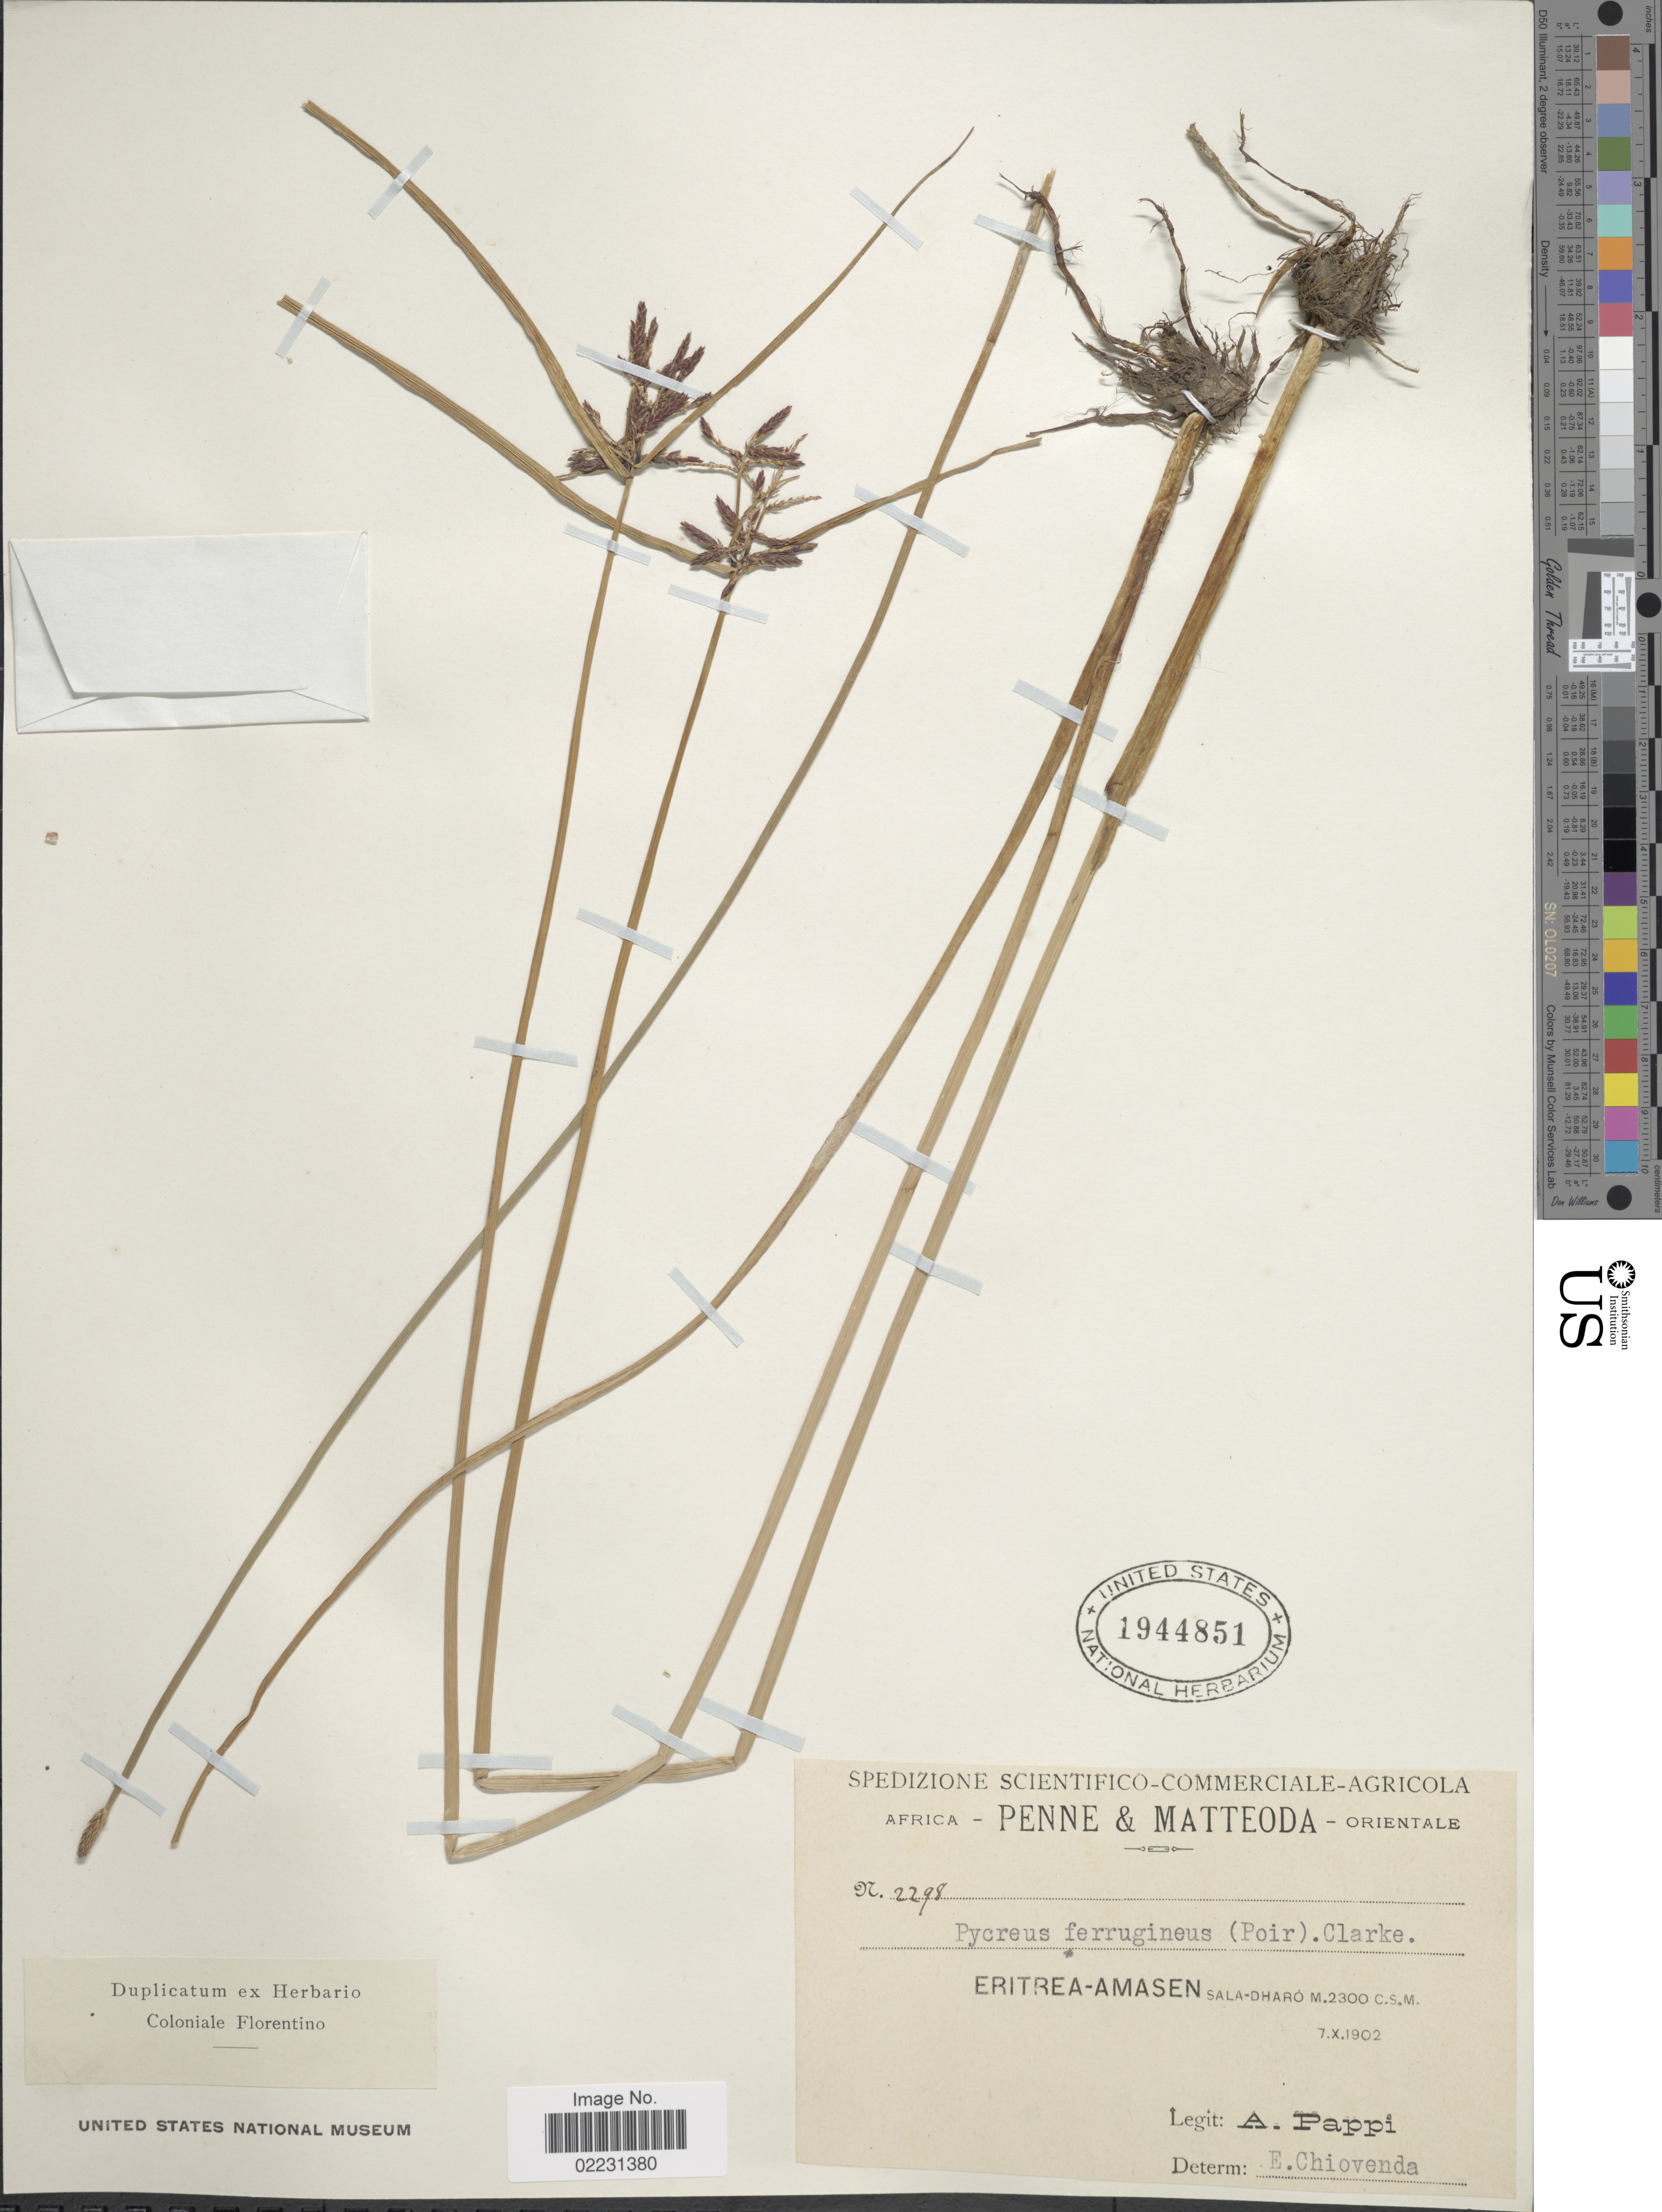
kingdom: Plantae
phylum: Tracheophyta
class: Liliopsida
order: Poales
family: Cyperaceae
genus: Cyperus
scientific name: Cyperus schimperianus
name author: Steud.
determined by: Strong, Mark T., (BOT), Smithsonian Institution - National Museum of Natural History (UNITED STATES)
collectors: A. Pappi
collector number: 2298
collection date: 1902-10-07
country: Eritrea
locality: Orientale. Eritea - Amasen Sala-Dharo.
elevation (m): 2300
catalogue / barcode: US 1944851